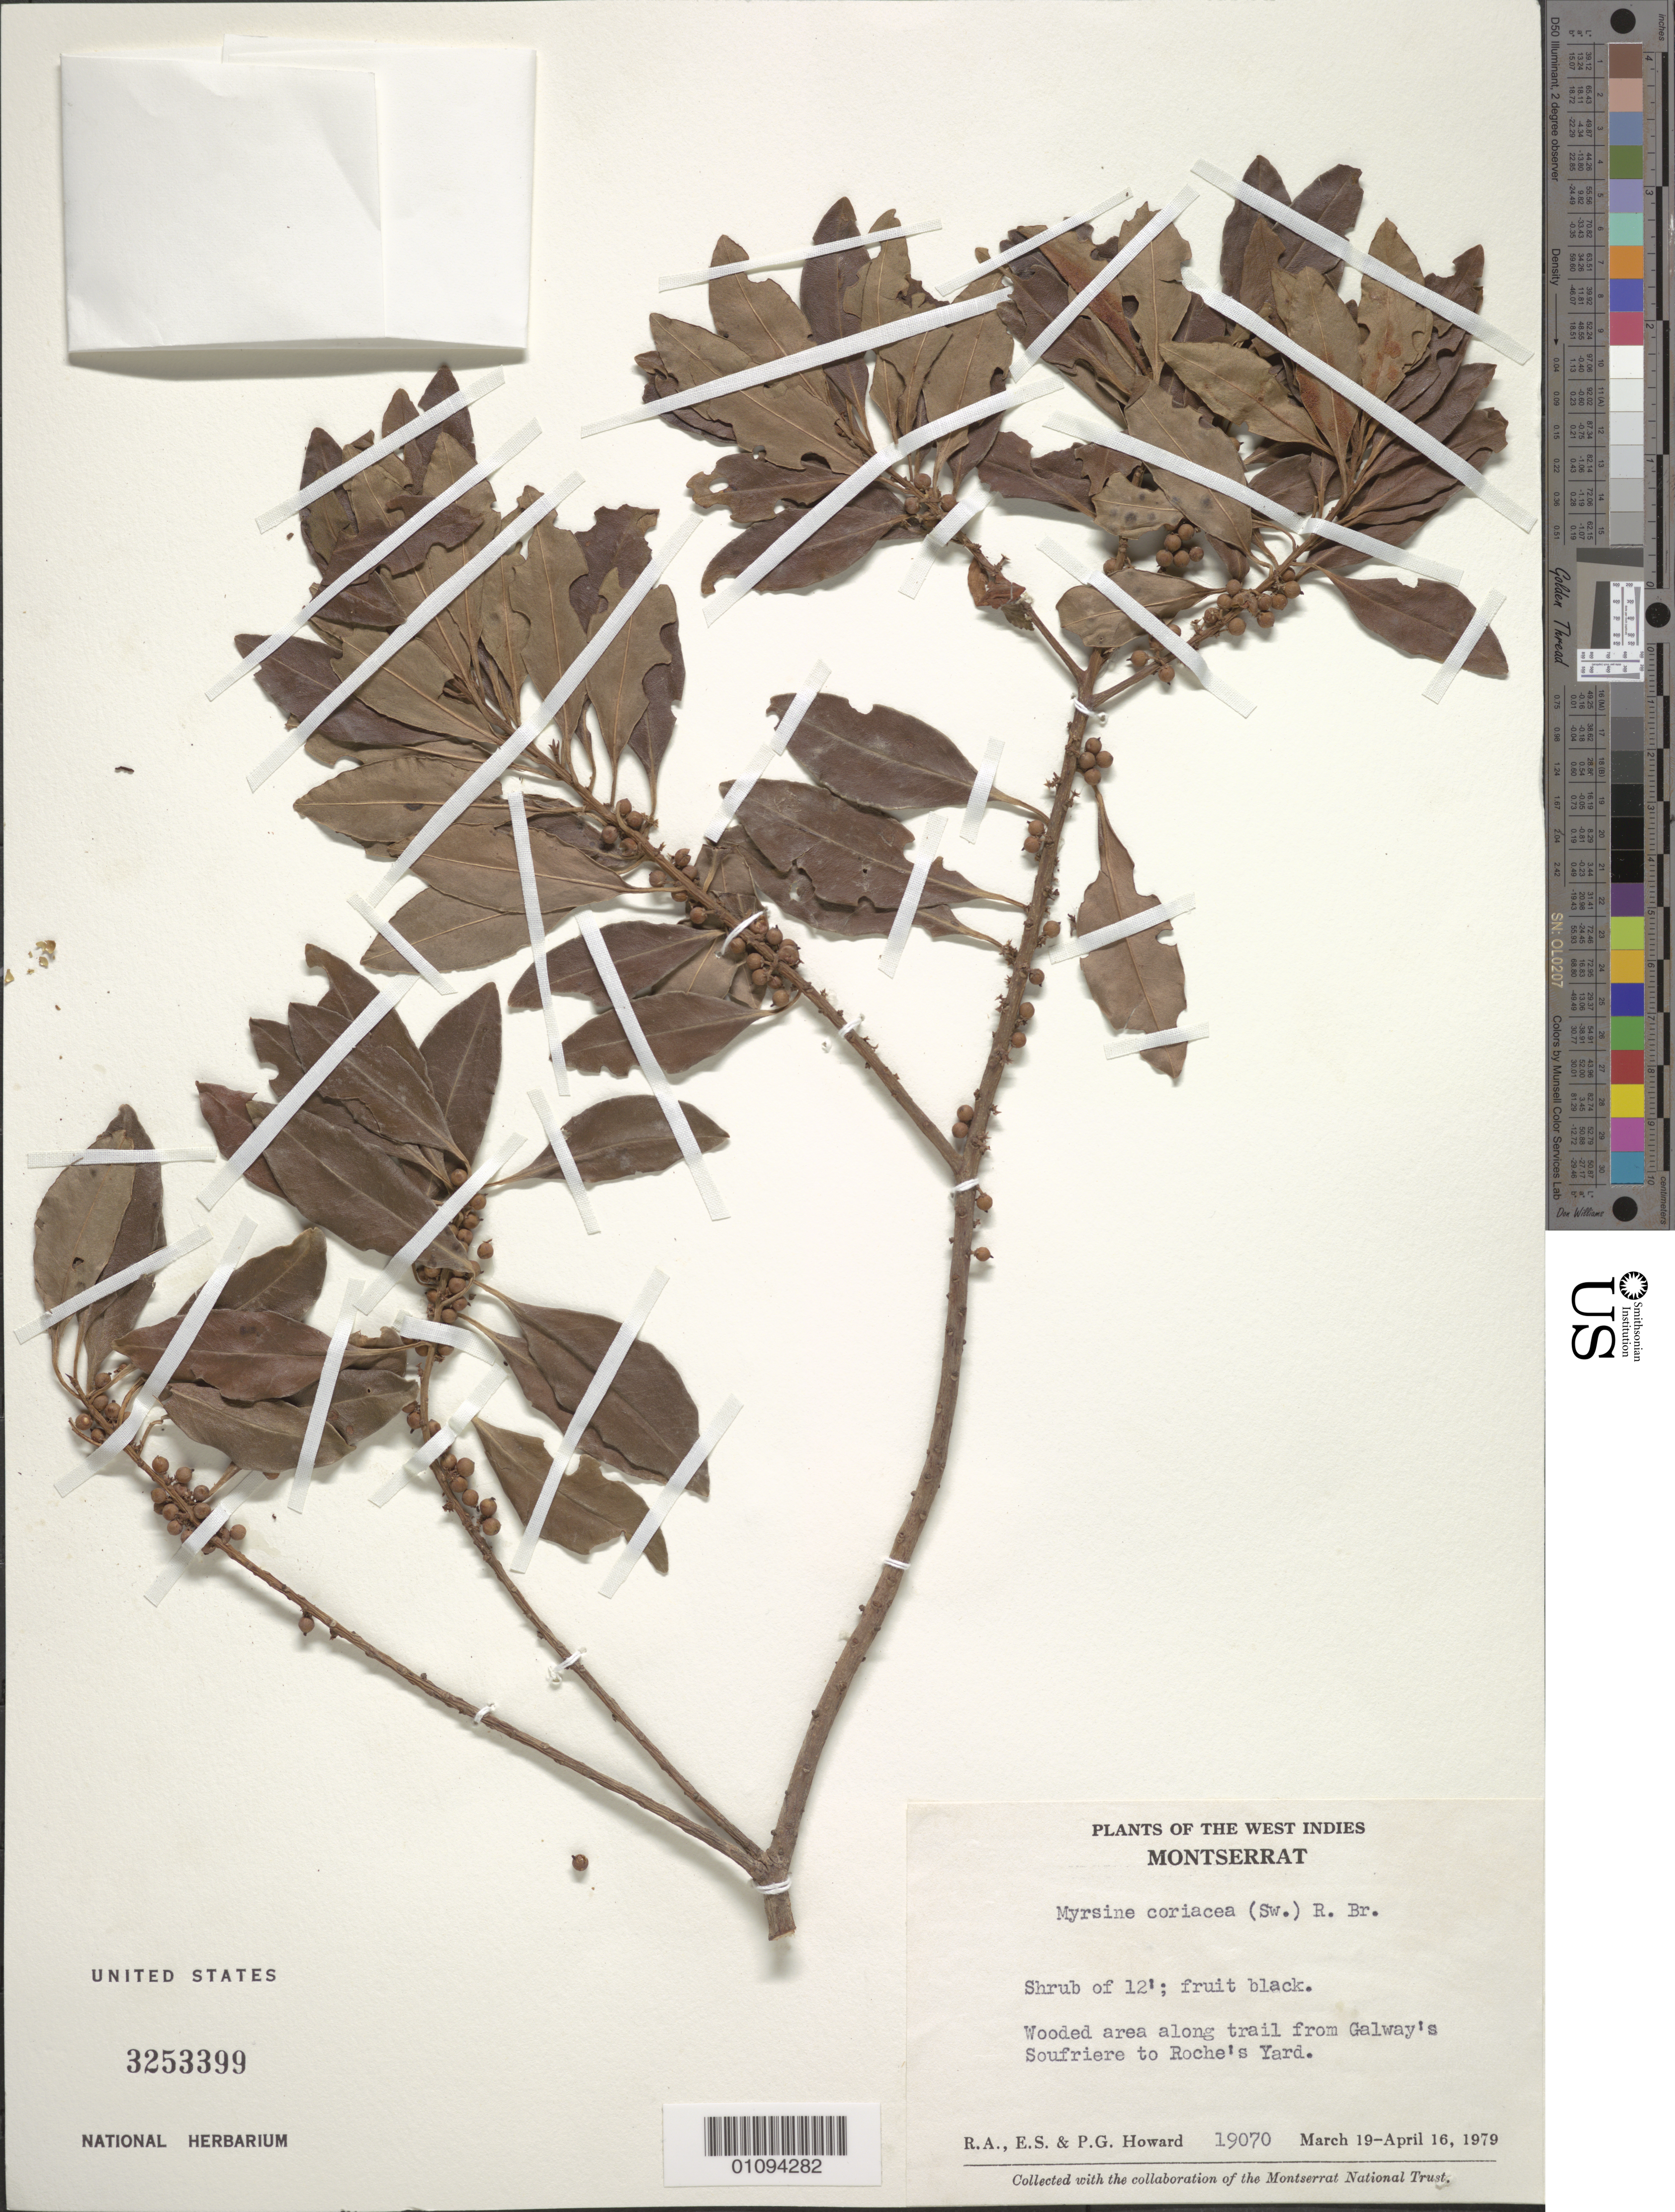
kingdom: Plantae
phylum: Tracheophyta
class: Magnoliopsida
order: Ericales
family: Primulaceae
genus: Myrsine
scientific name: Myrsine coriacea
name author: (Sw.) R. Br. ex Roem. & Schult.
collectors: R. A. Howard, E. S. Howard & P. Howard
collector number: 19070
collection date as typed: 19 Mar 1979 to 16 Apr 1979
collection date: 1979-03-19/1979-04-16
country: Montserrat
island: Montserrat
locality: Between Galway's Soufriere to Roche's Yard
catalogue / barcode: US 3253399